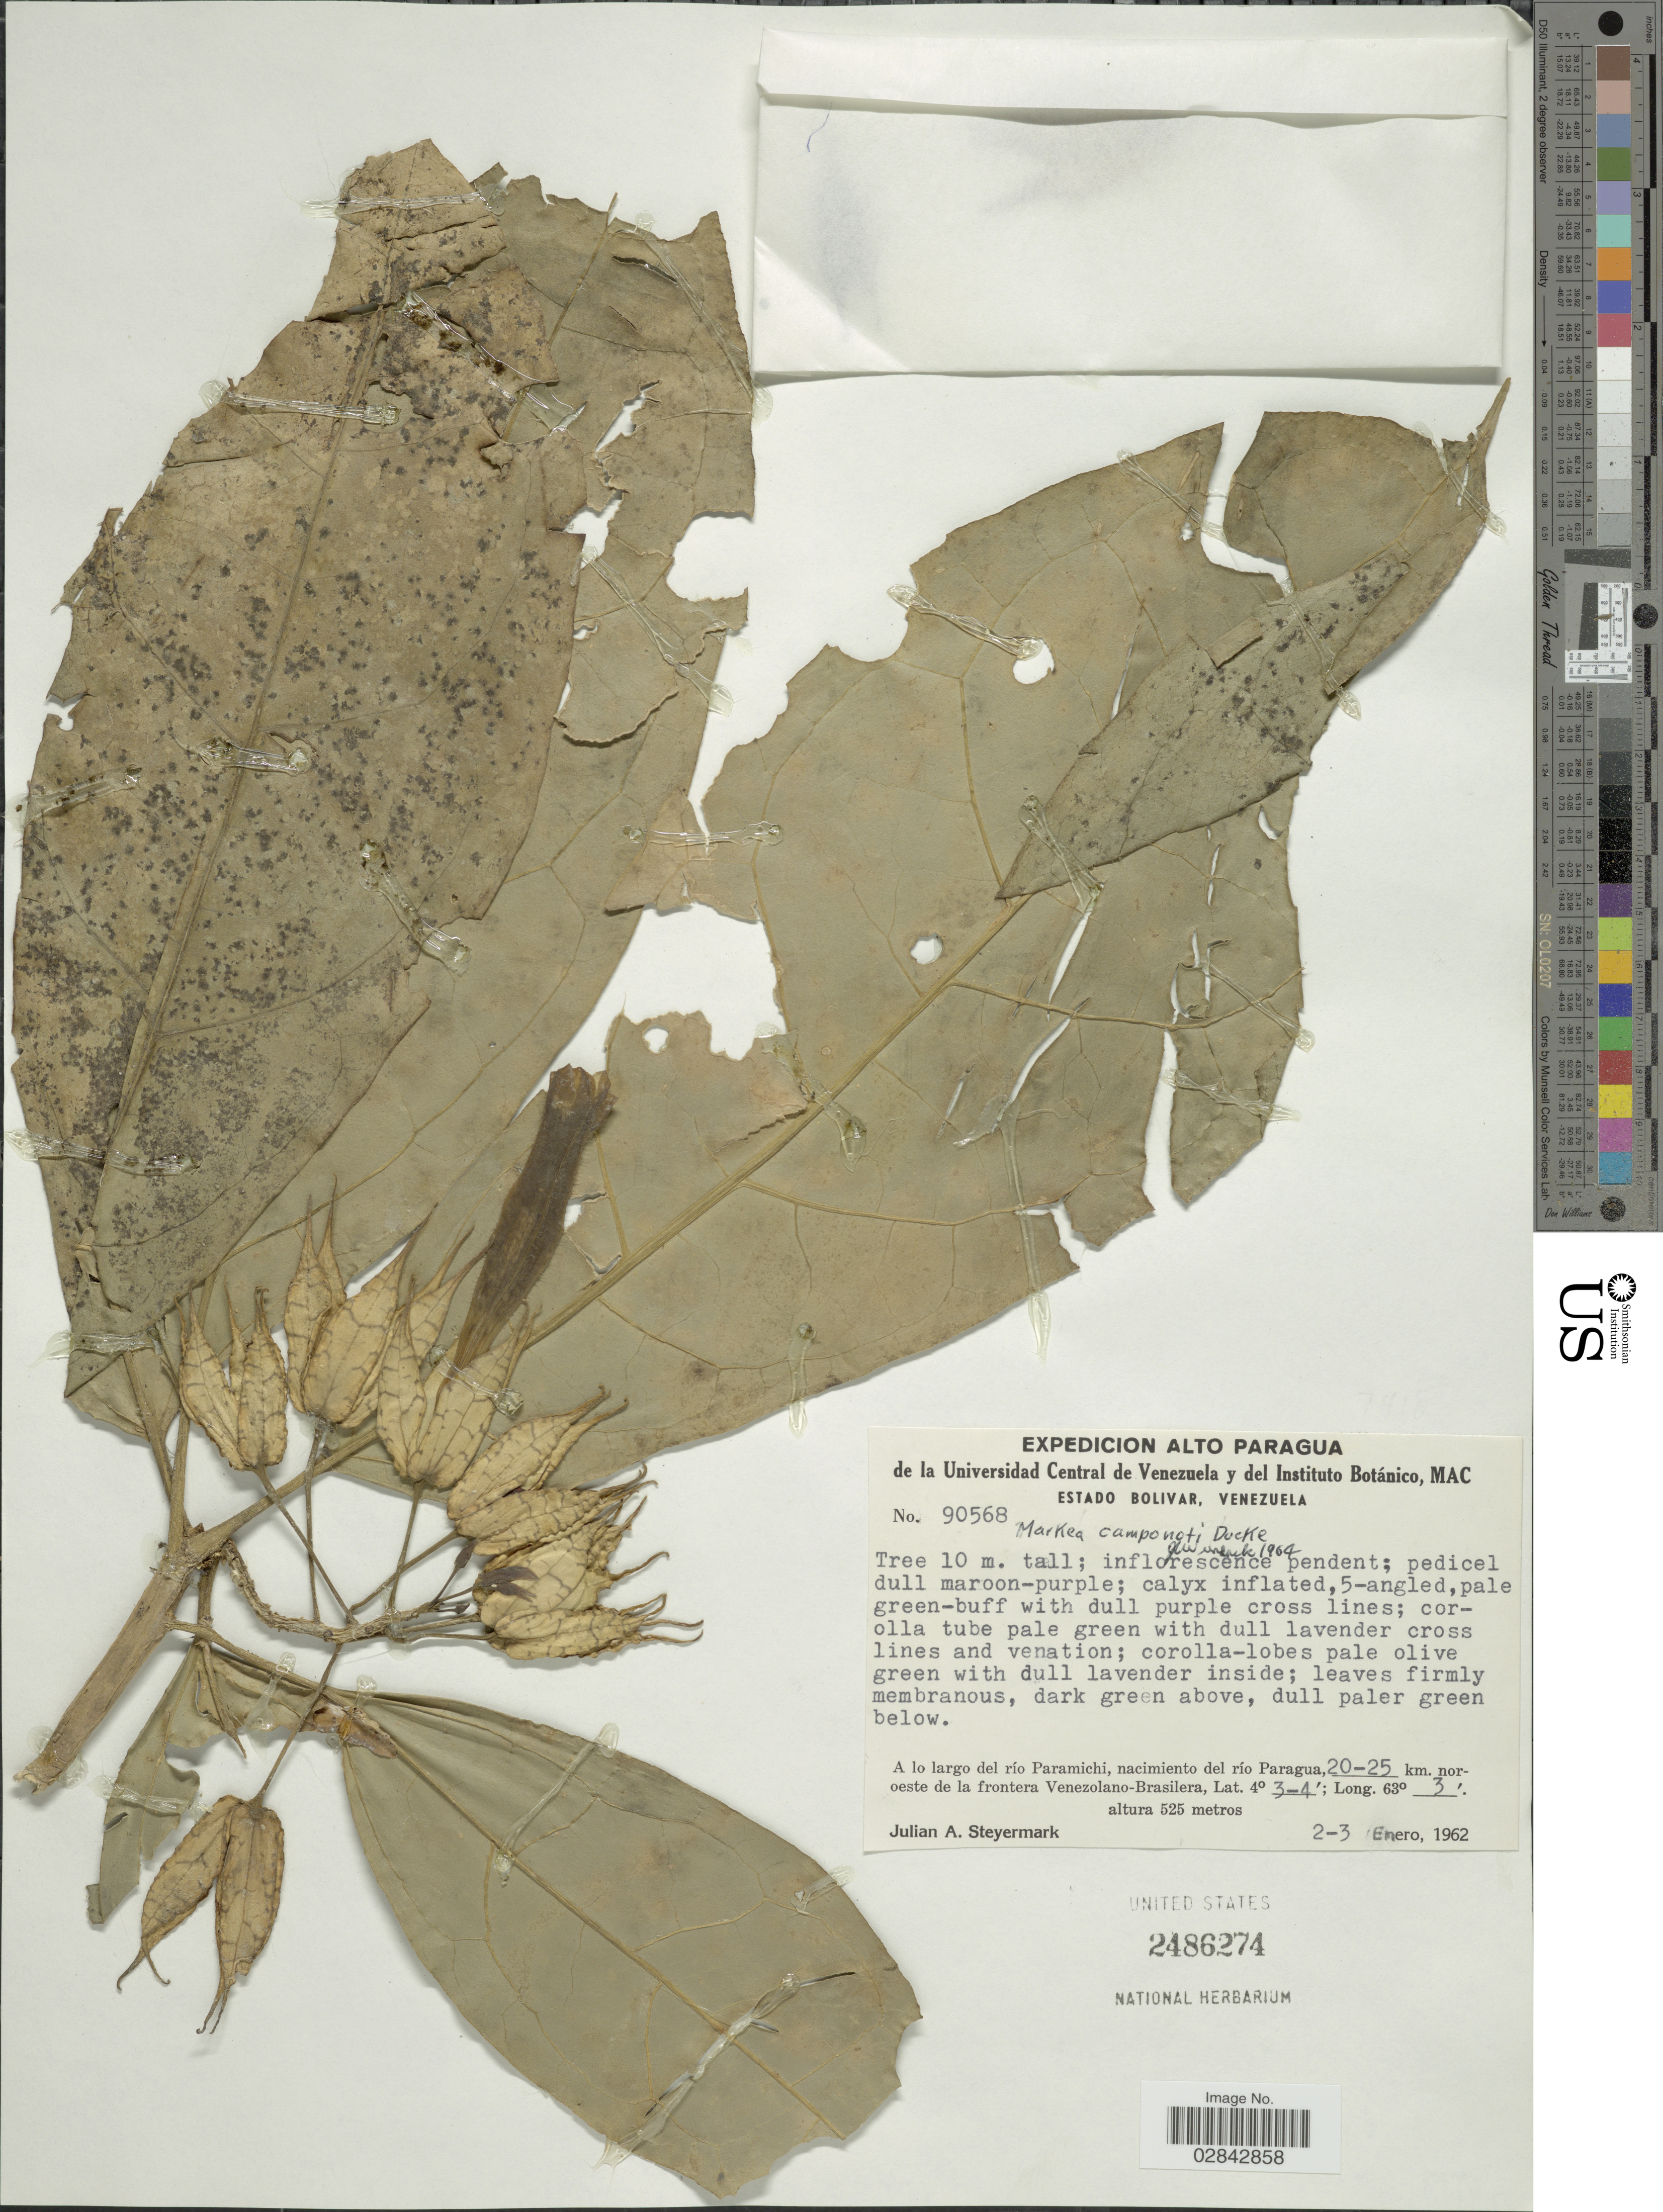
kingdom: Plantae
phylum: Tracheophyta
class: Magnoliopsida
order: Solanales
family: Solanaceae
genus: Markea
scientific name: Markea camponoti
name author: Ducke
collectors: J. Steyermark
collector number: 90568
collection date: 1962-01-02/1962-01-03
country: Venezuela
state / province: Bolivar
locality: A lo largo del río Paramichi, nacimiento del río Paragua, 20-25 km. nor-oeste de la frontera Venezolano-Brasilera.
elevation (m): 525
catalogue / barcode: US 2486274